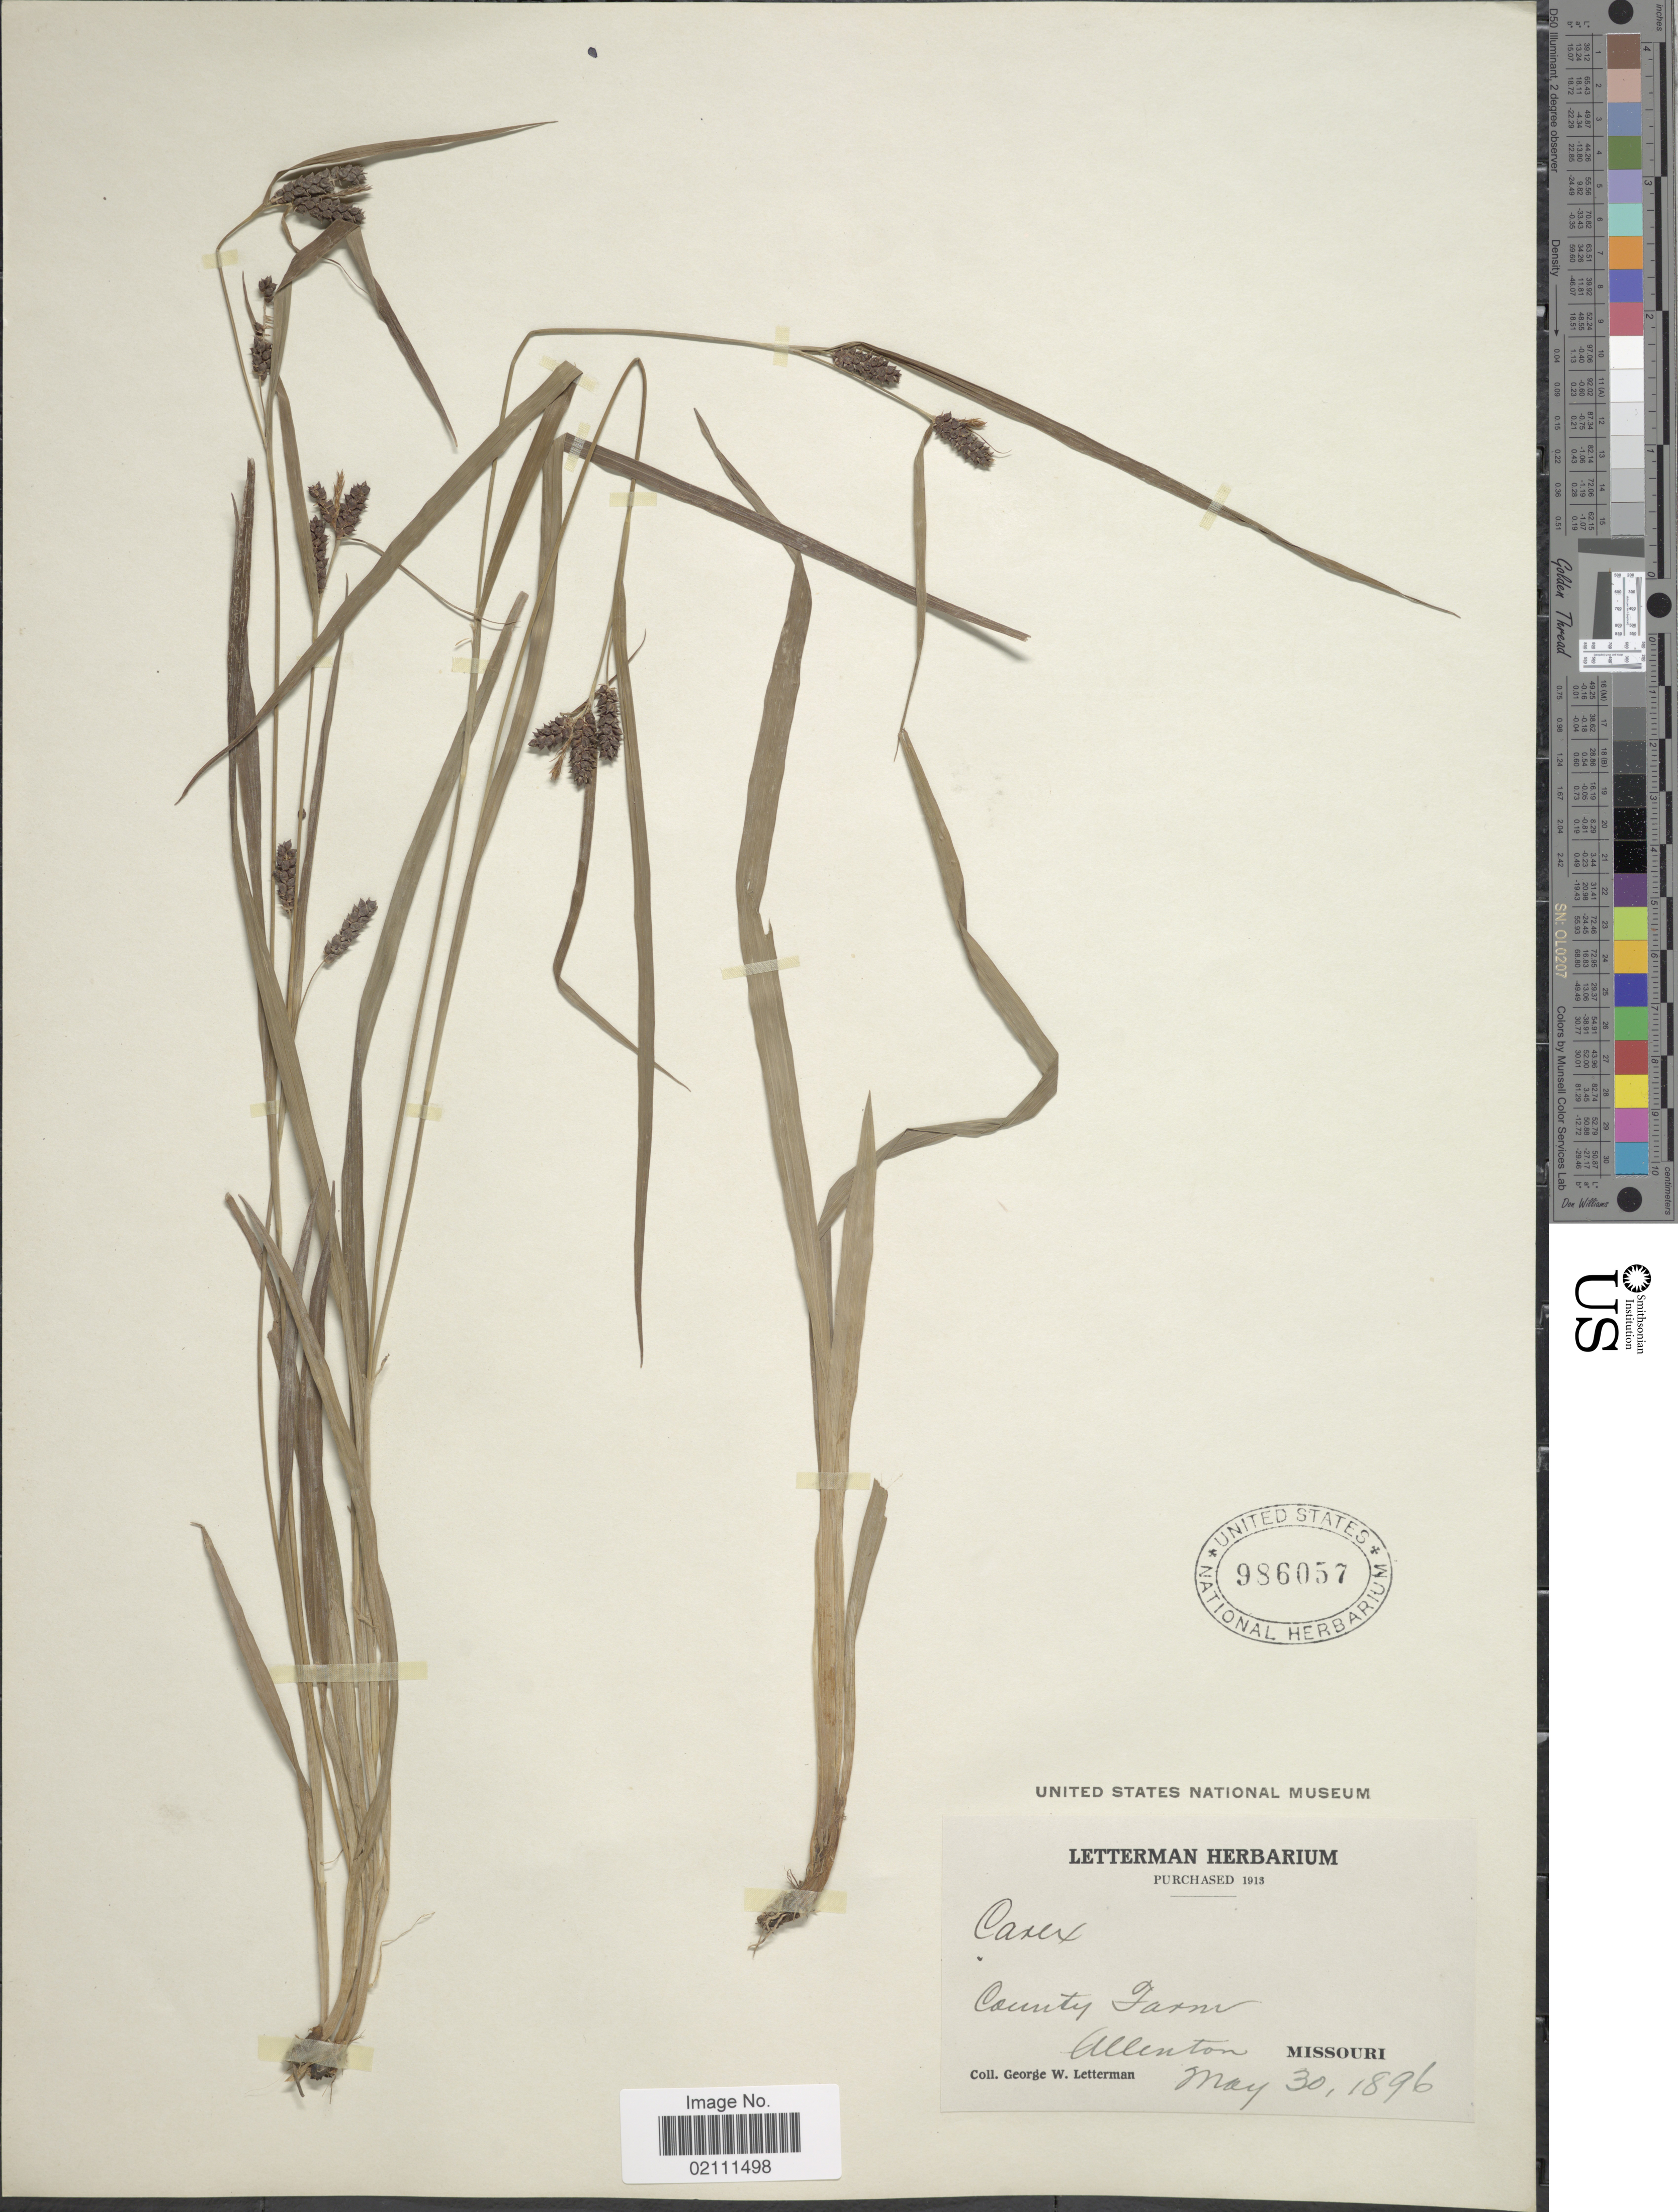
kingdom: Plantae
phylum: Tracheophyta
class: Liliopsida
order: Poales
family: Cyperaceae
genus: Carex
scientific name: Carex granularis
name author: Muhl. ex Willd.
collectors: G. W. Letterman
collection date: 1896-05-30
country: United States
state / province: Missouri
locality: County Farm, Allenton.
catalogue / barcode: US 986057